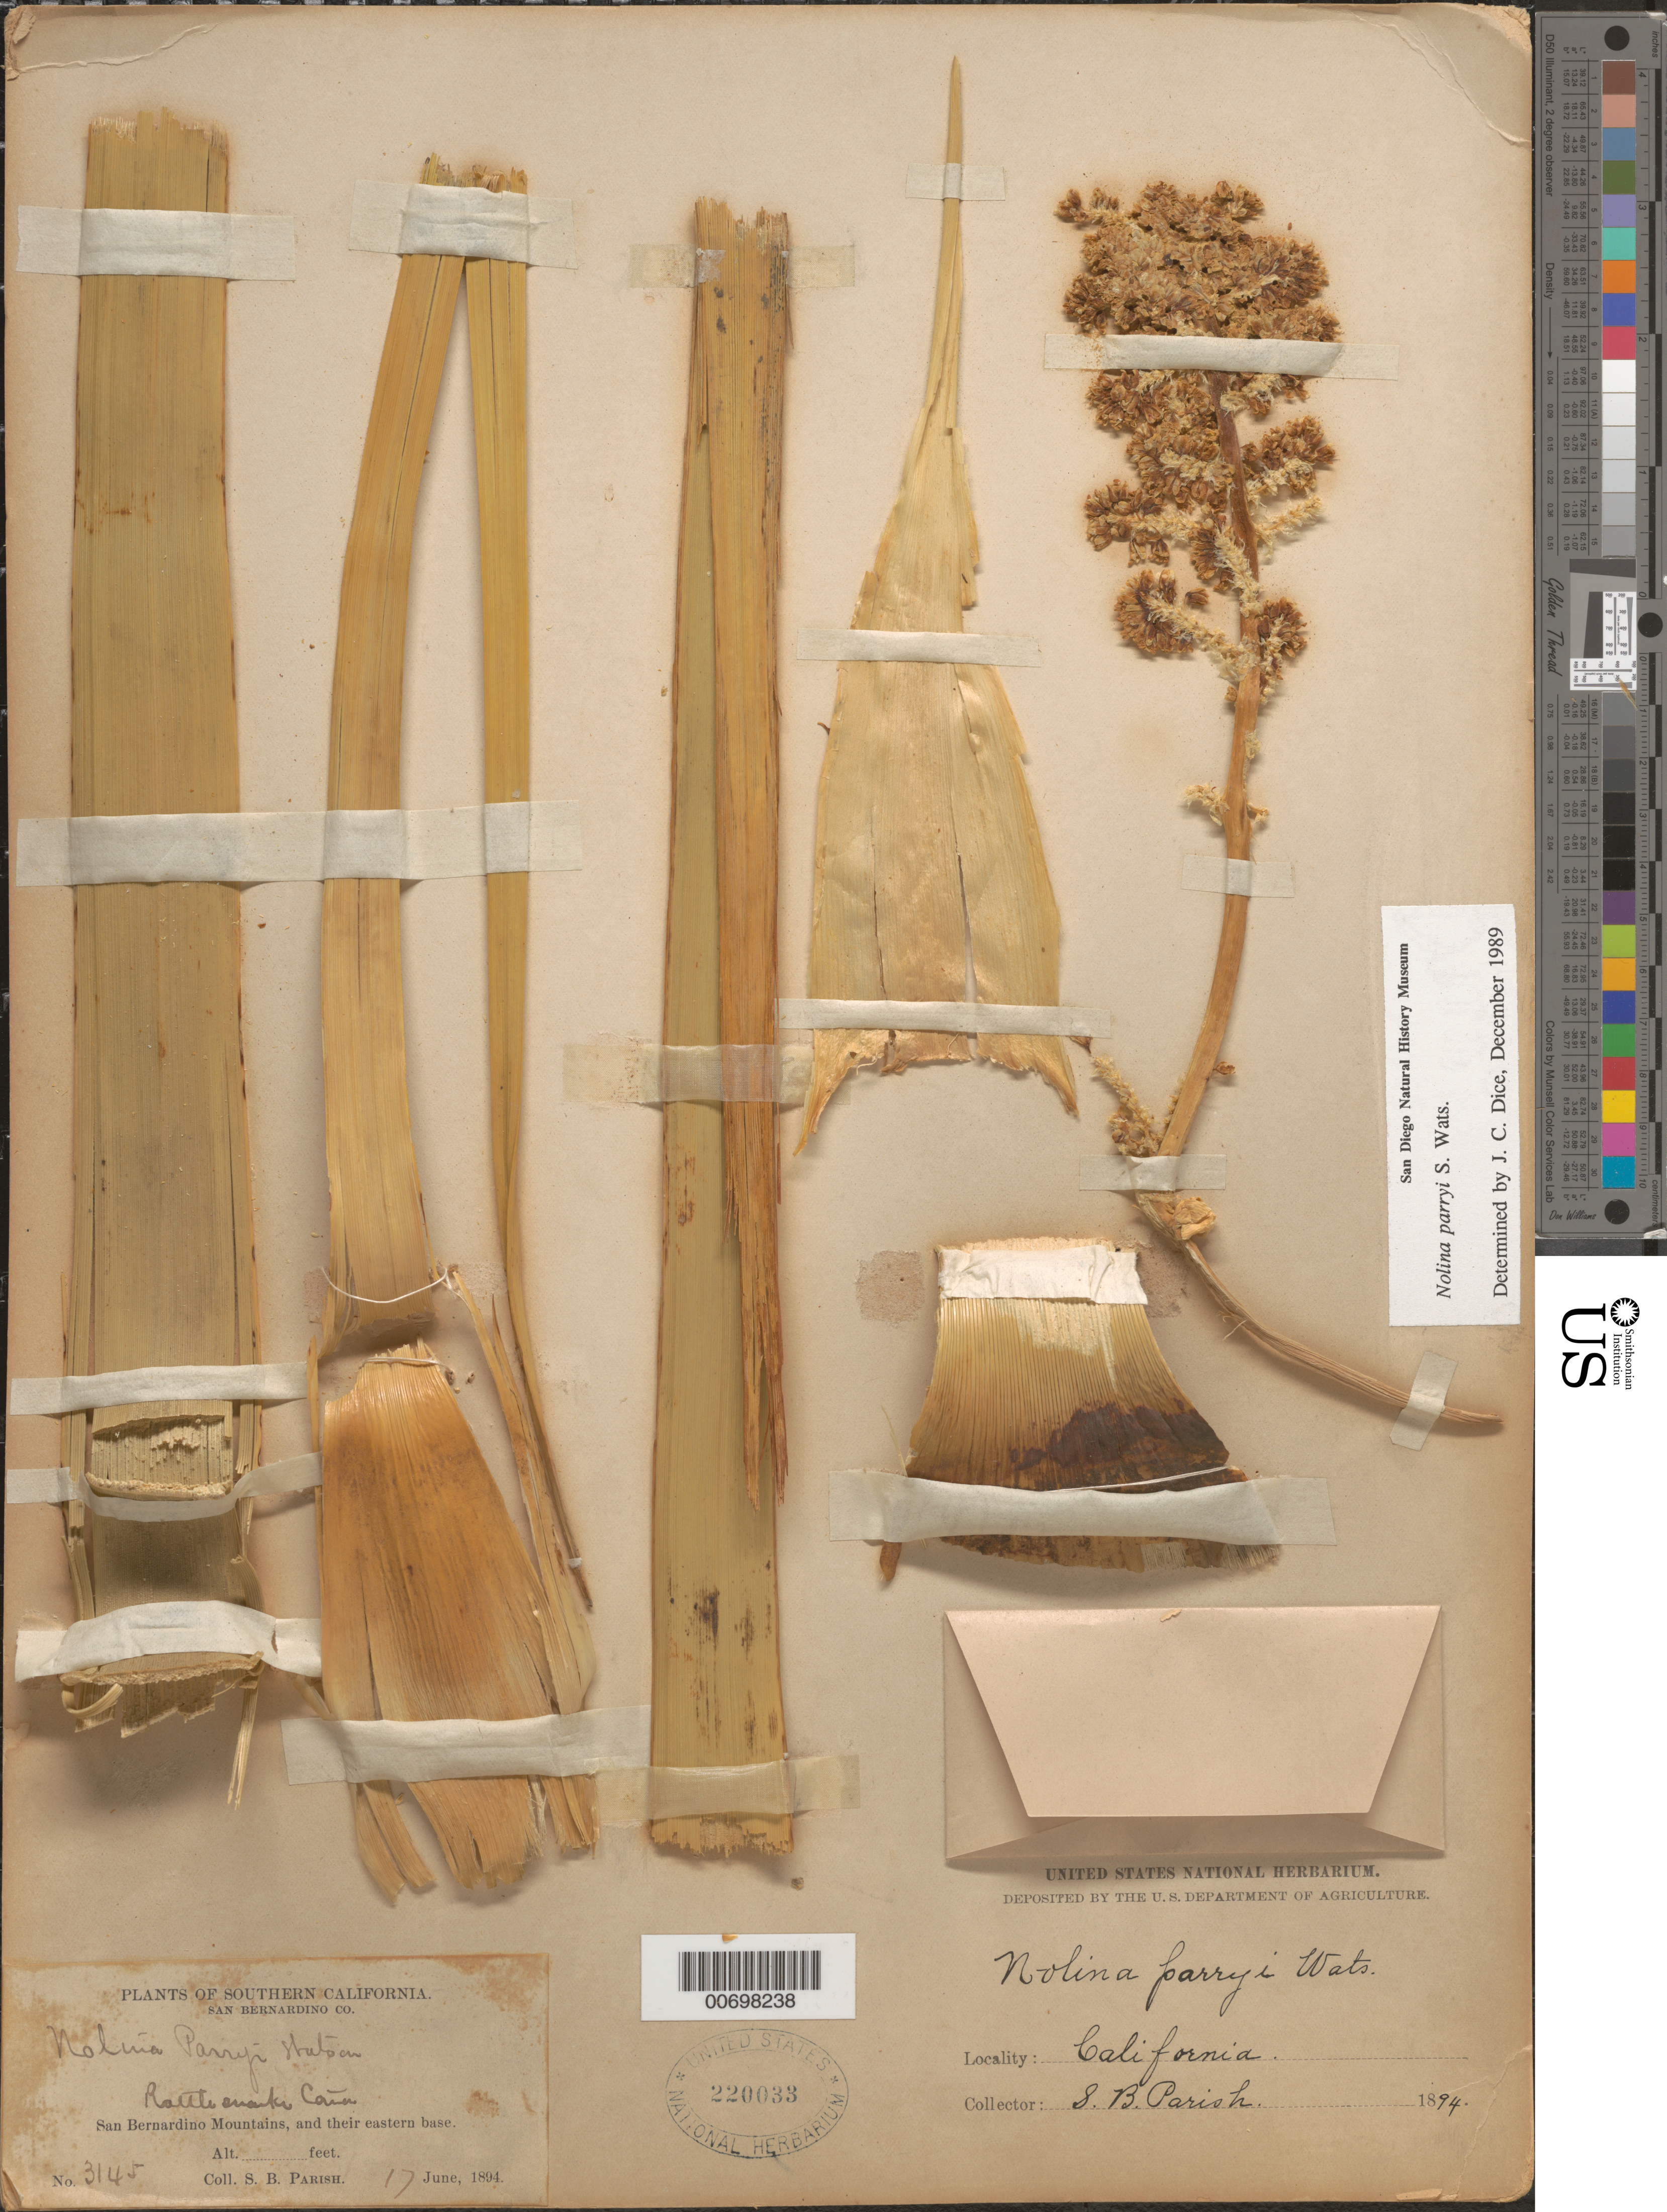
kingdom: Plantae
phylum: Tracheophyta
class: Liliopsida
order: Asparagales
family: Asparagaceae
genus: Nolina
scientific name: Nolina parryi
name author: S. Watson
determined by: Dice, J. C., (SD), San Diego Natrural History Museum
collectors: S. B. Parish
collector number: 3145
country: United States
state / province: California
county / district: San Bernardino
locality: Rattlesnake Cañon, San Bernardino Mts., and their eastern base.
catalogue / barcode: US 220033